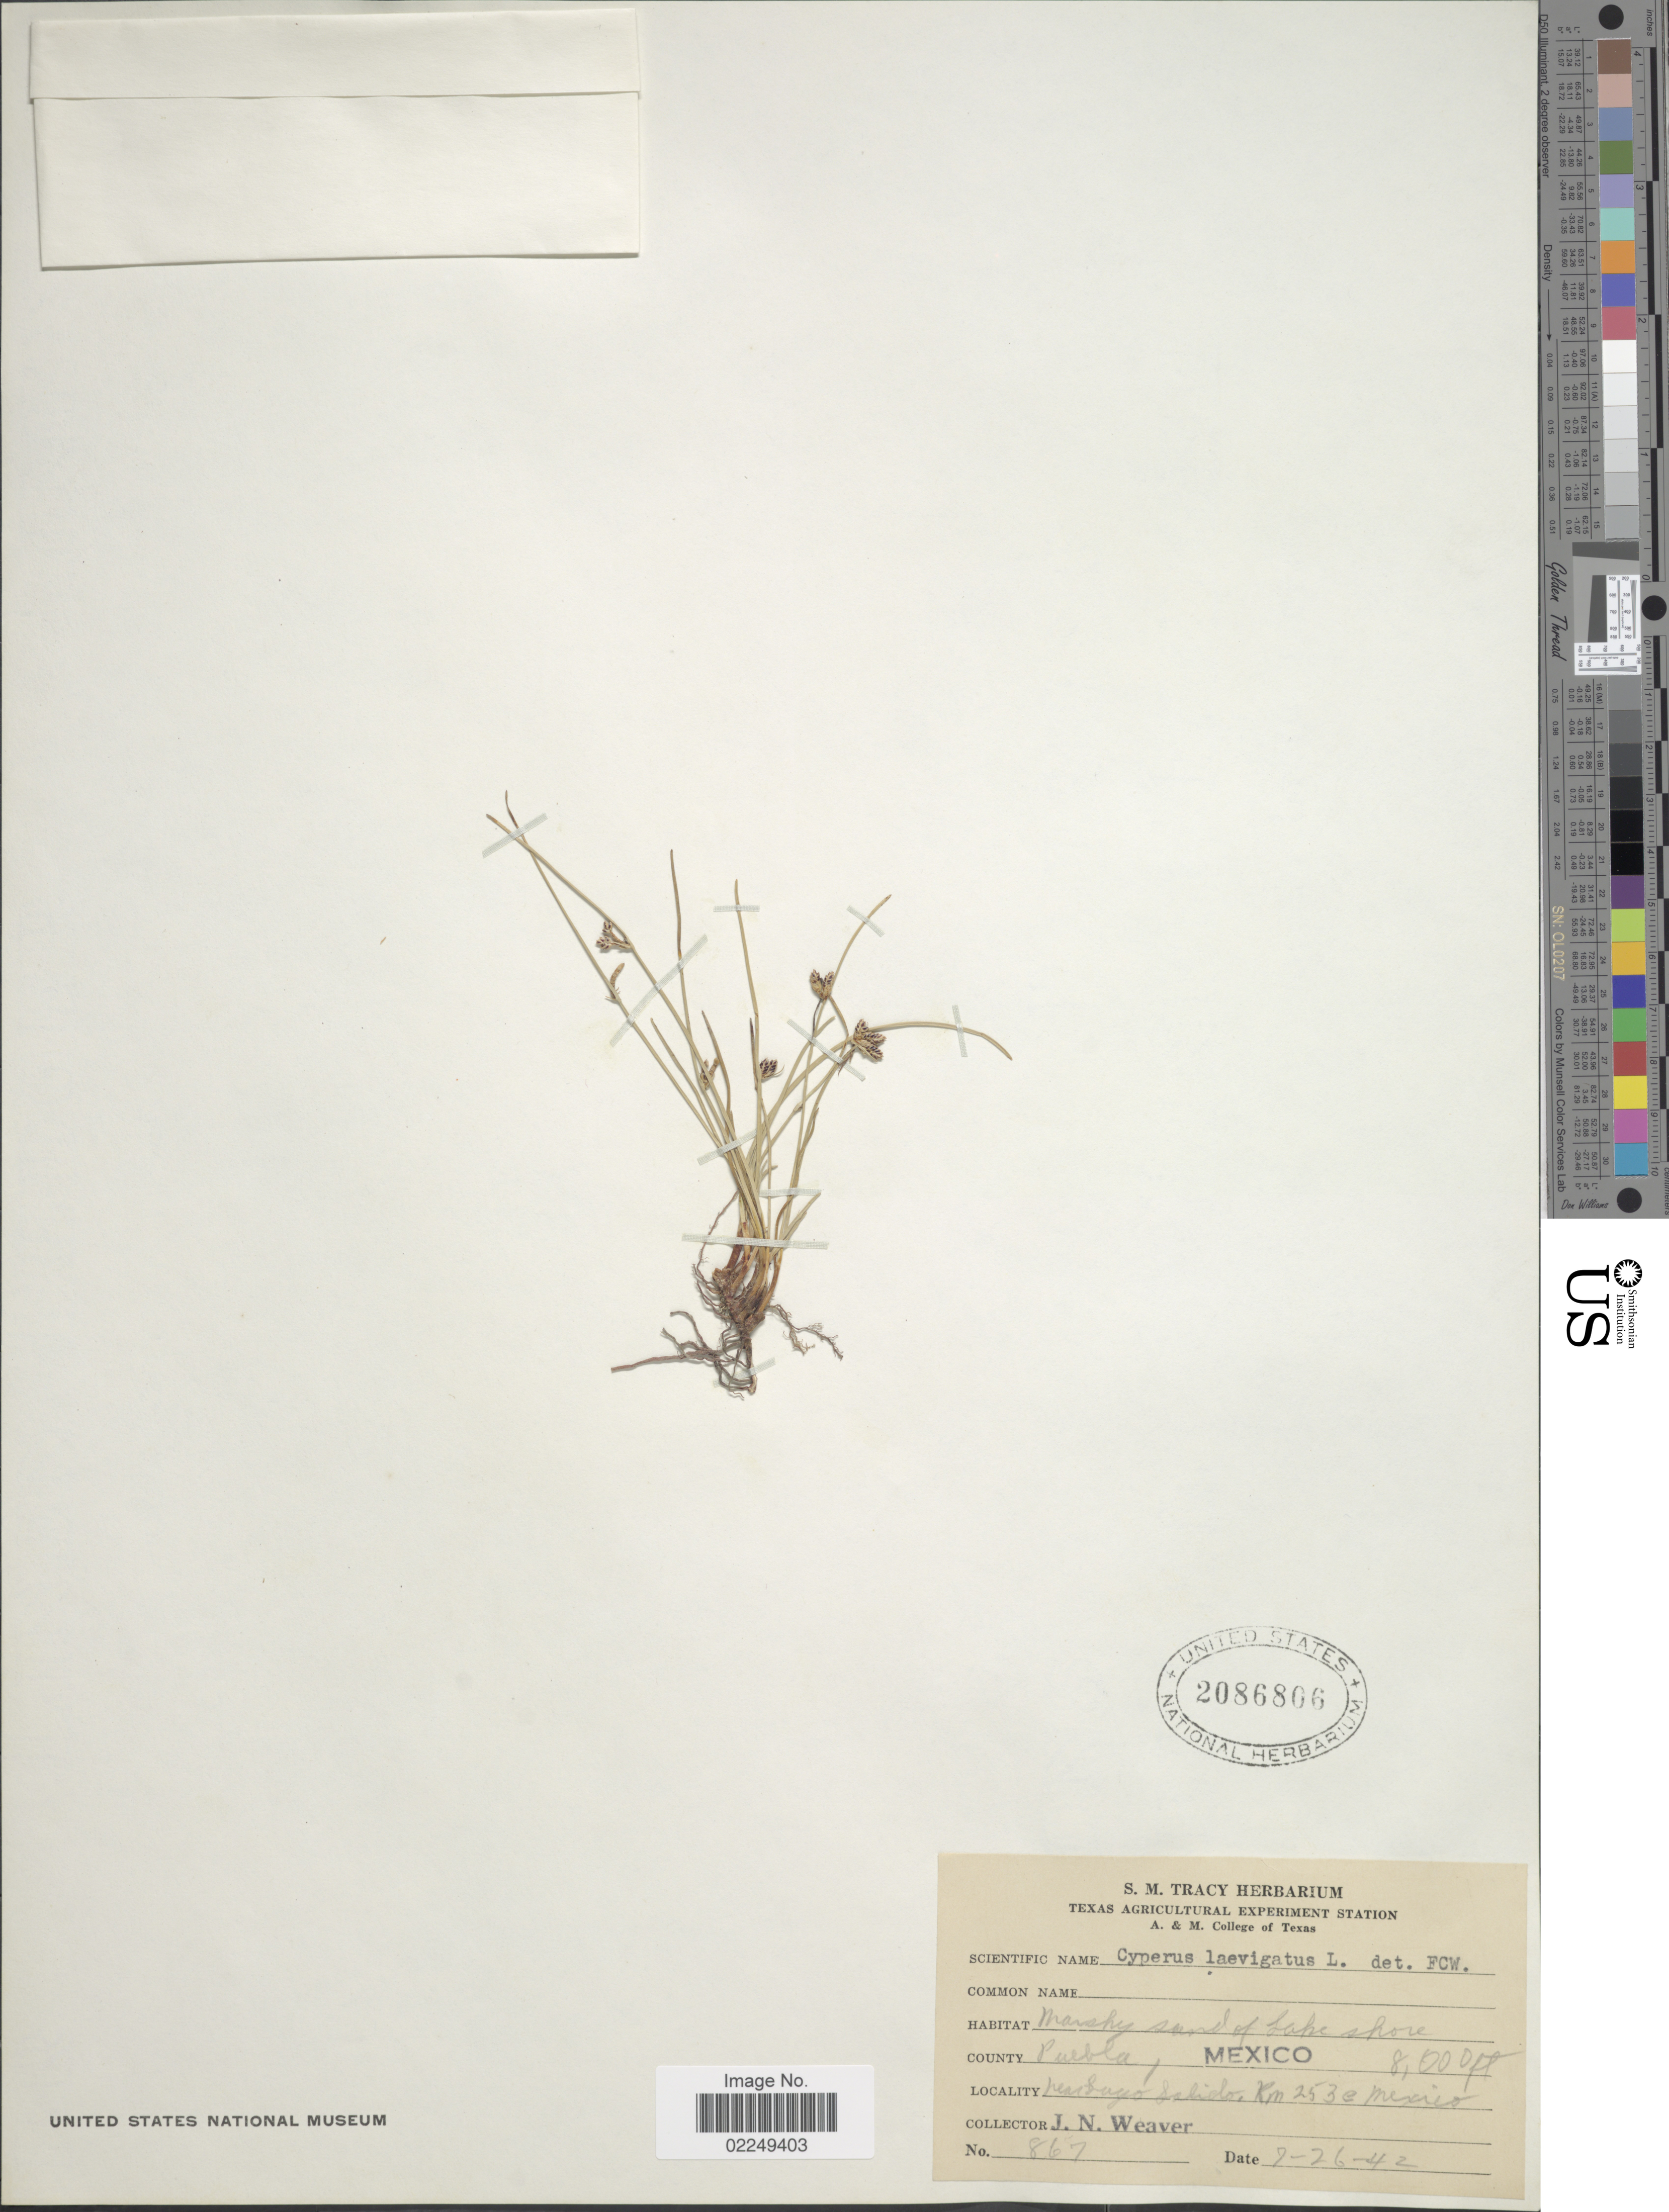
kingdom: Plantae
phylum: Tracheophyta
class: Liliopsida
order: Poales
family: Cyperaceae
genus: Cyperus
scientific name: Cyperus laevigatus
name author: L.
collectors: J. N. Weaver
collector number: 867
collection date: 1942-07-26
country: Mexico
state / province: Puebla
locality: Marshy sand of lake shore, near Cayo Salido, Km 253 e Mexico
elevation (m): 2438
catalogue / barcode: US 2086806